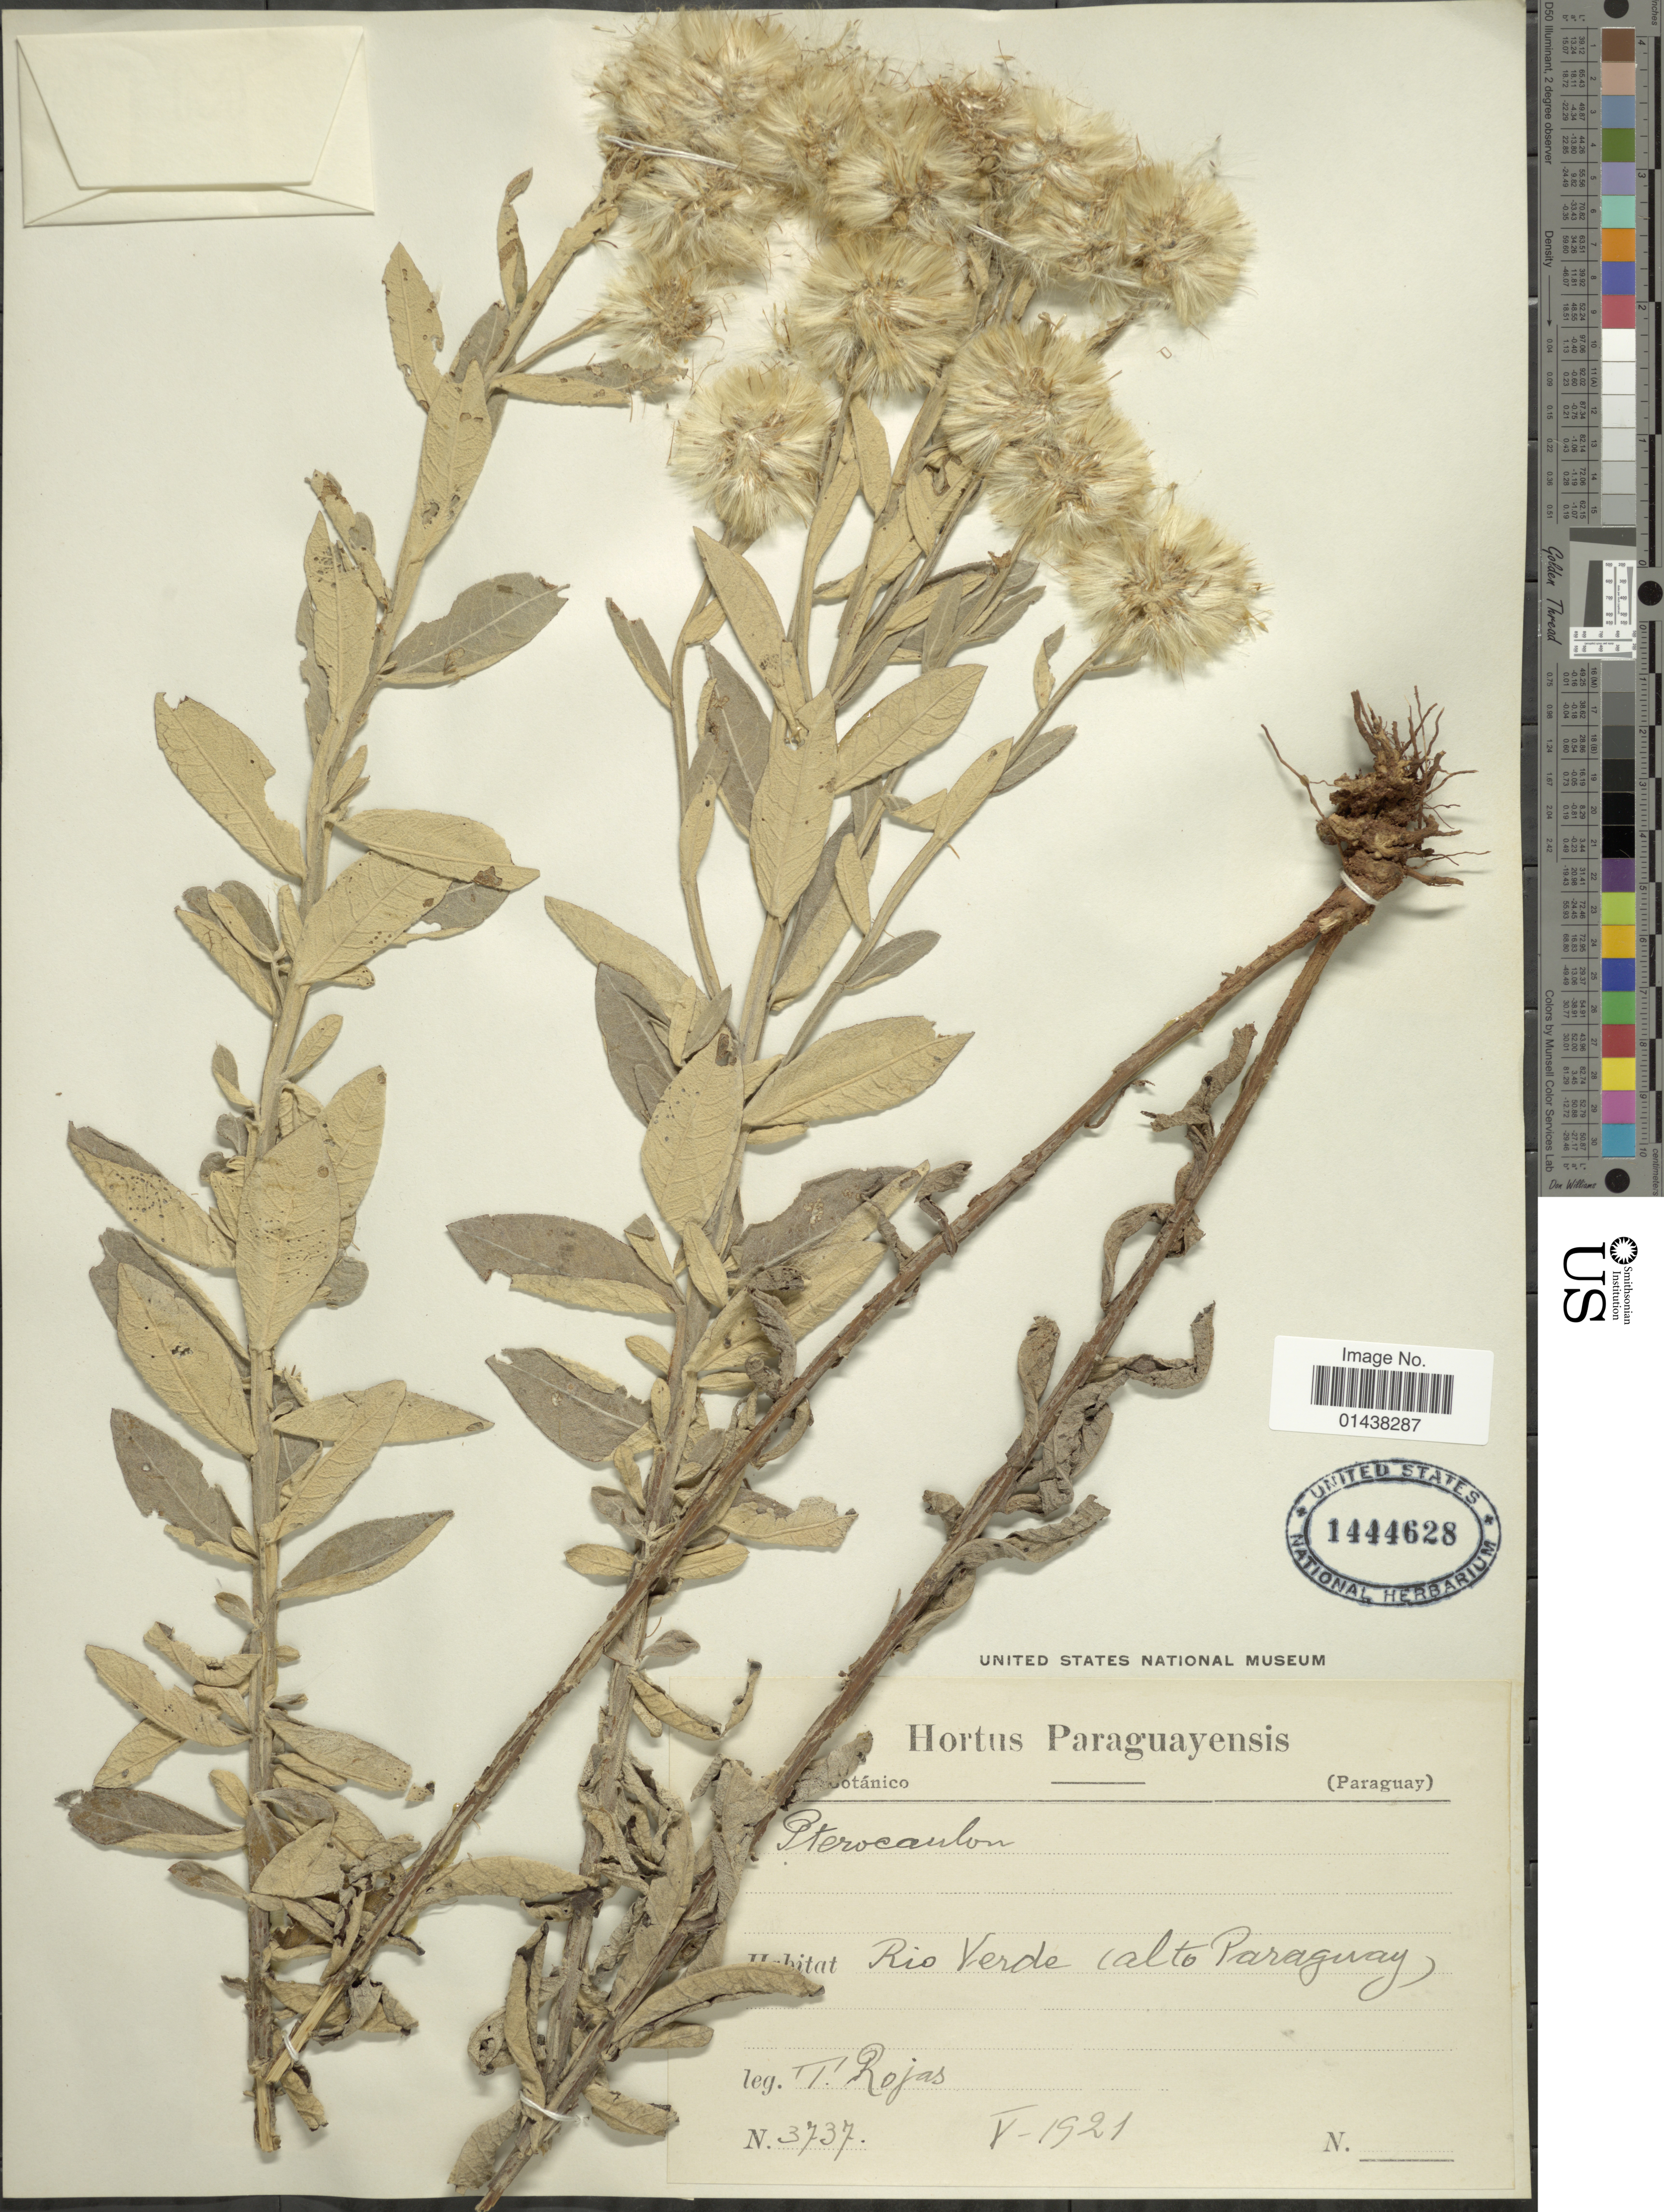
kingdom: Plantae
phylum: Tracheophyta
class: Magnoliopsida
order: Asterales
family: Asteraceae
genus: Pterocaulon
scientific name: Pterocaulon sp.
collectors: T. Rojas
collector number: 3737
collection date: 1921-04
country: Paraguay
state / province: Alto Paraguay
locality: Rio Verde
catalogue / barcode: US 1444628